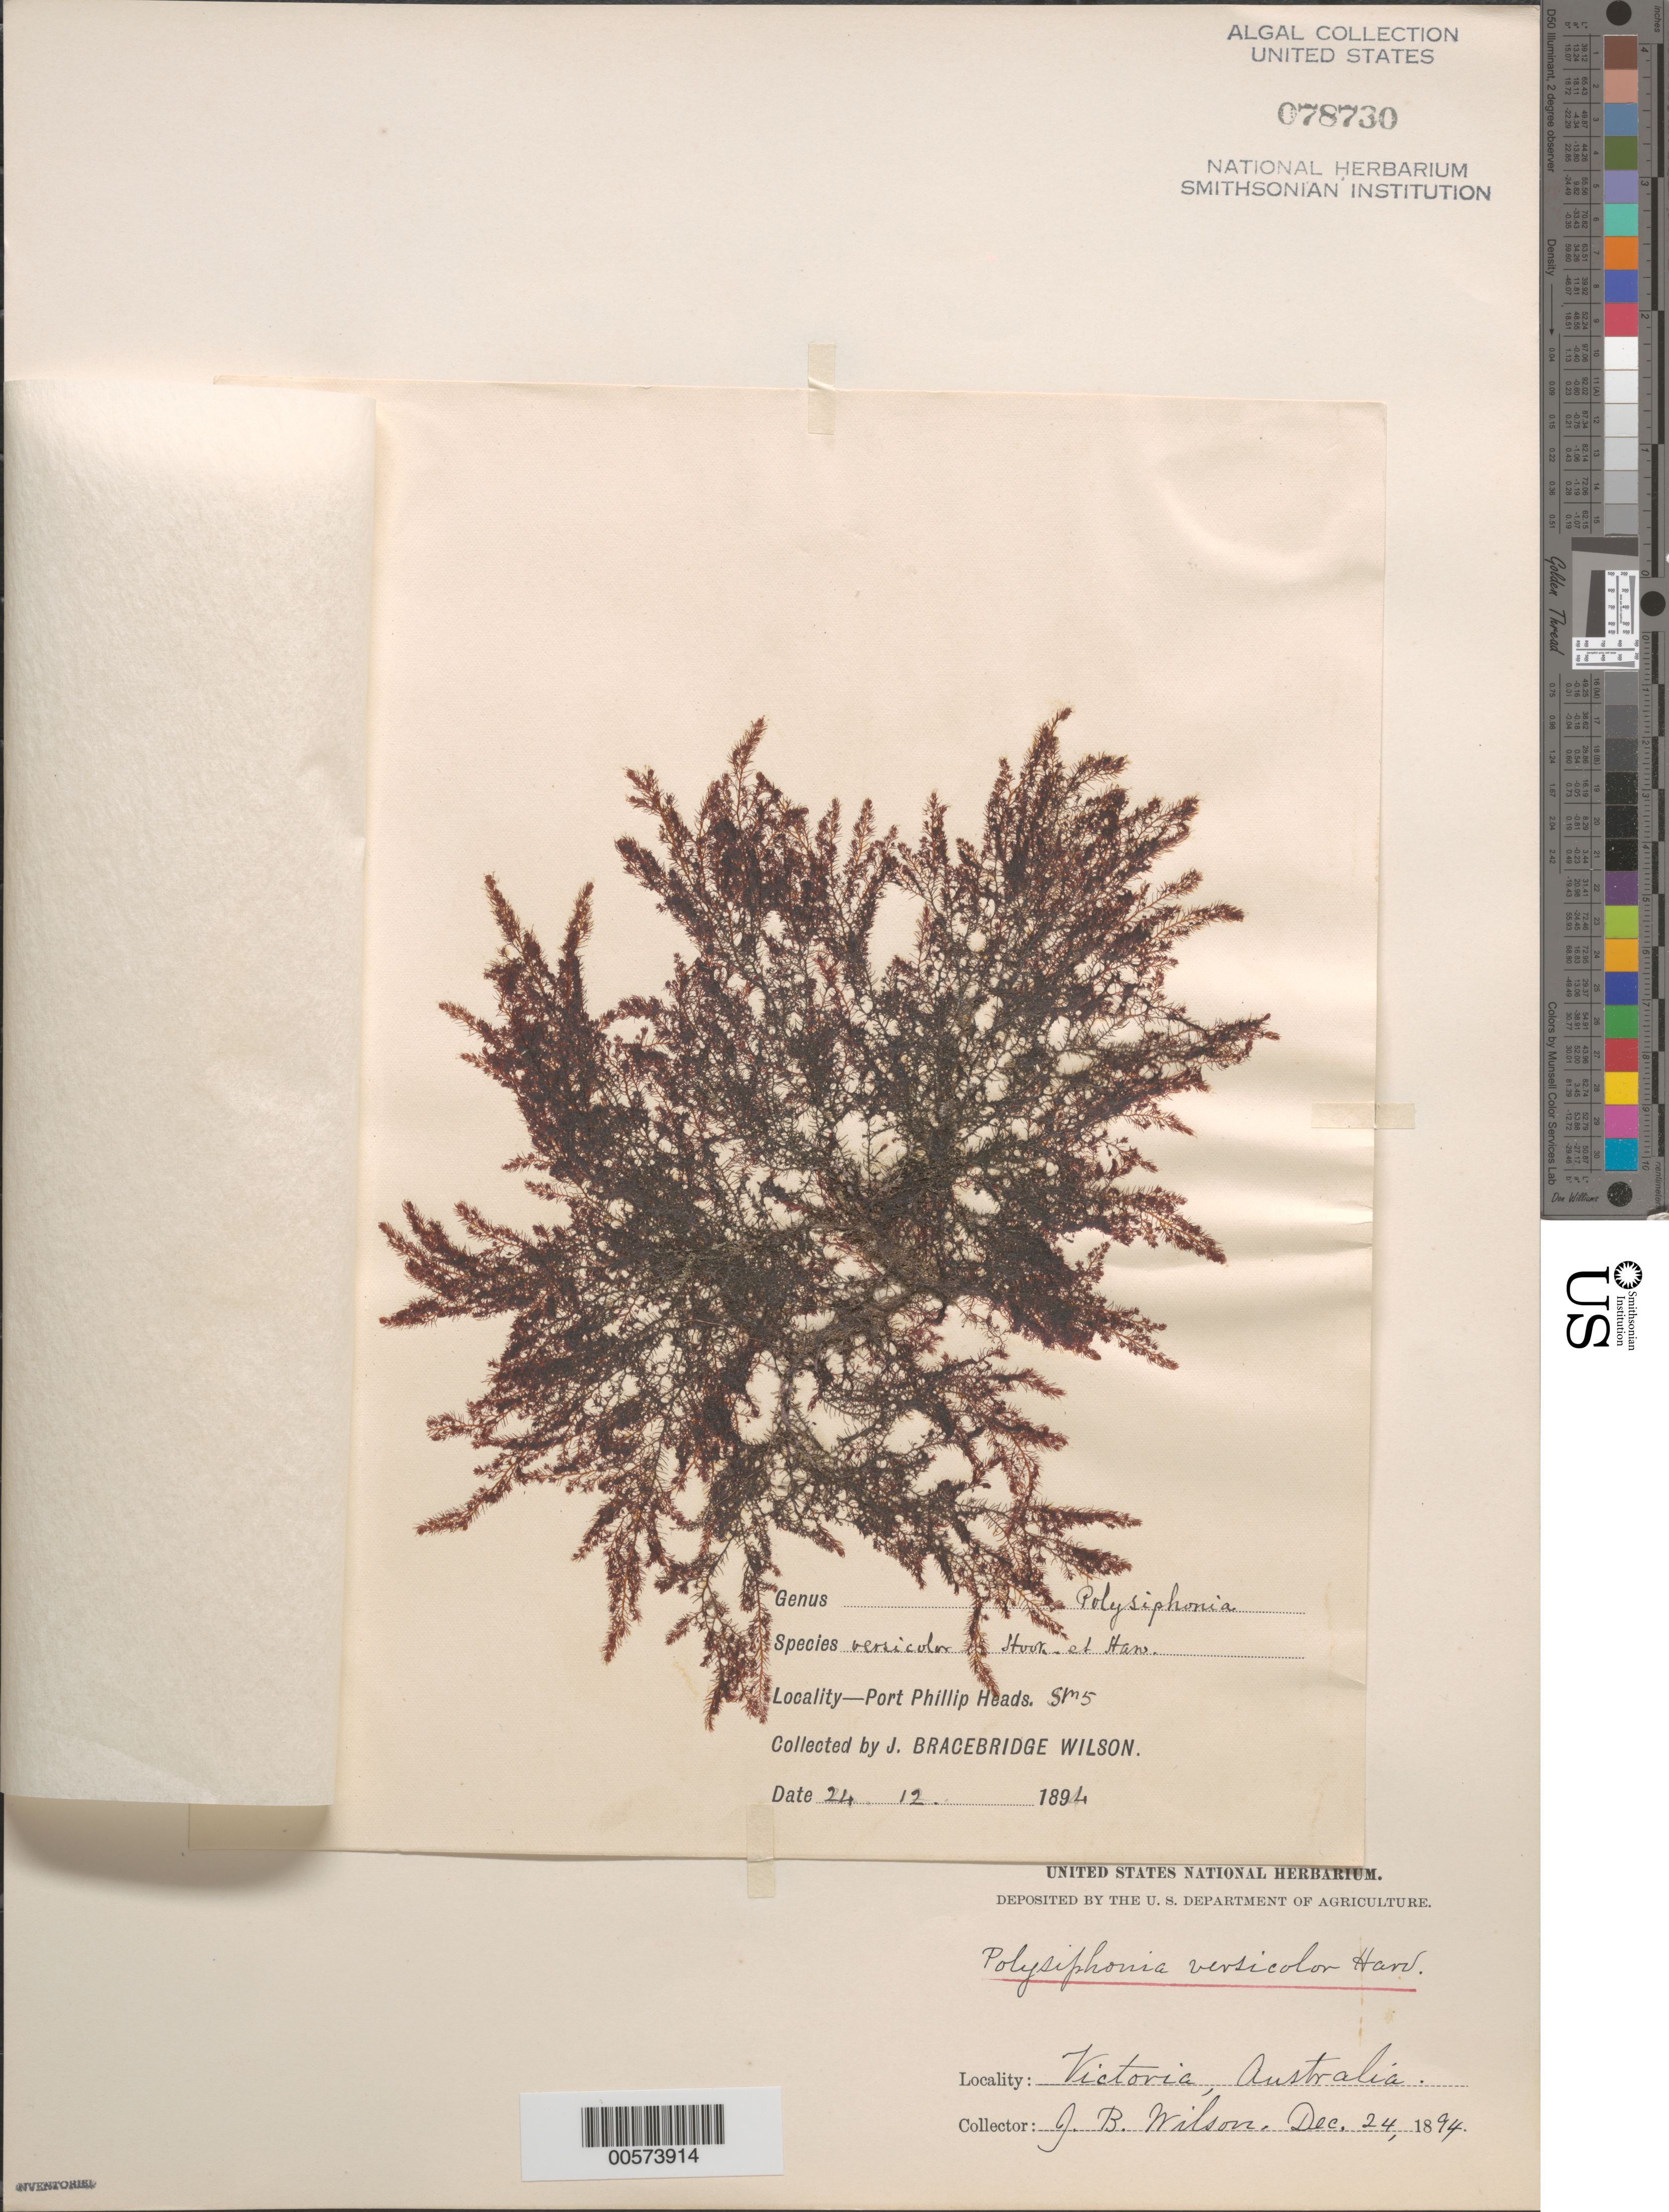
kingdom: Plantae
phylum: Rhodophyta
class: Florideophyceae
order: Ceramiales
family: Rhodomelaceae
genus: Herposiphonia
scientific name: Herposiphonia versicolor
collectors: J. B. Wilson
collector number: Station 5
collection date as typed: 24 Dec 1894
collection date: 1894-12-24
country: Australia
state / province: Victoria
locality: Port Phillip Heads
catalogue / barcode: US 78730